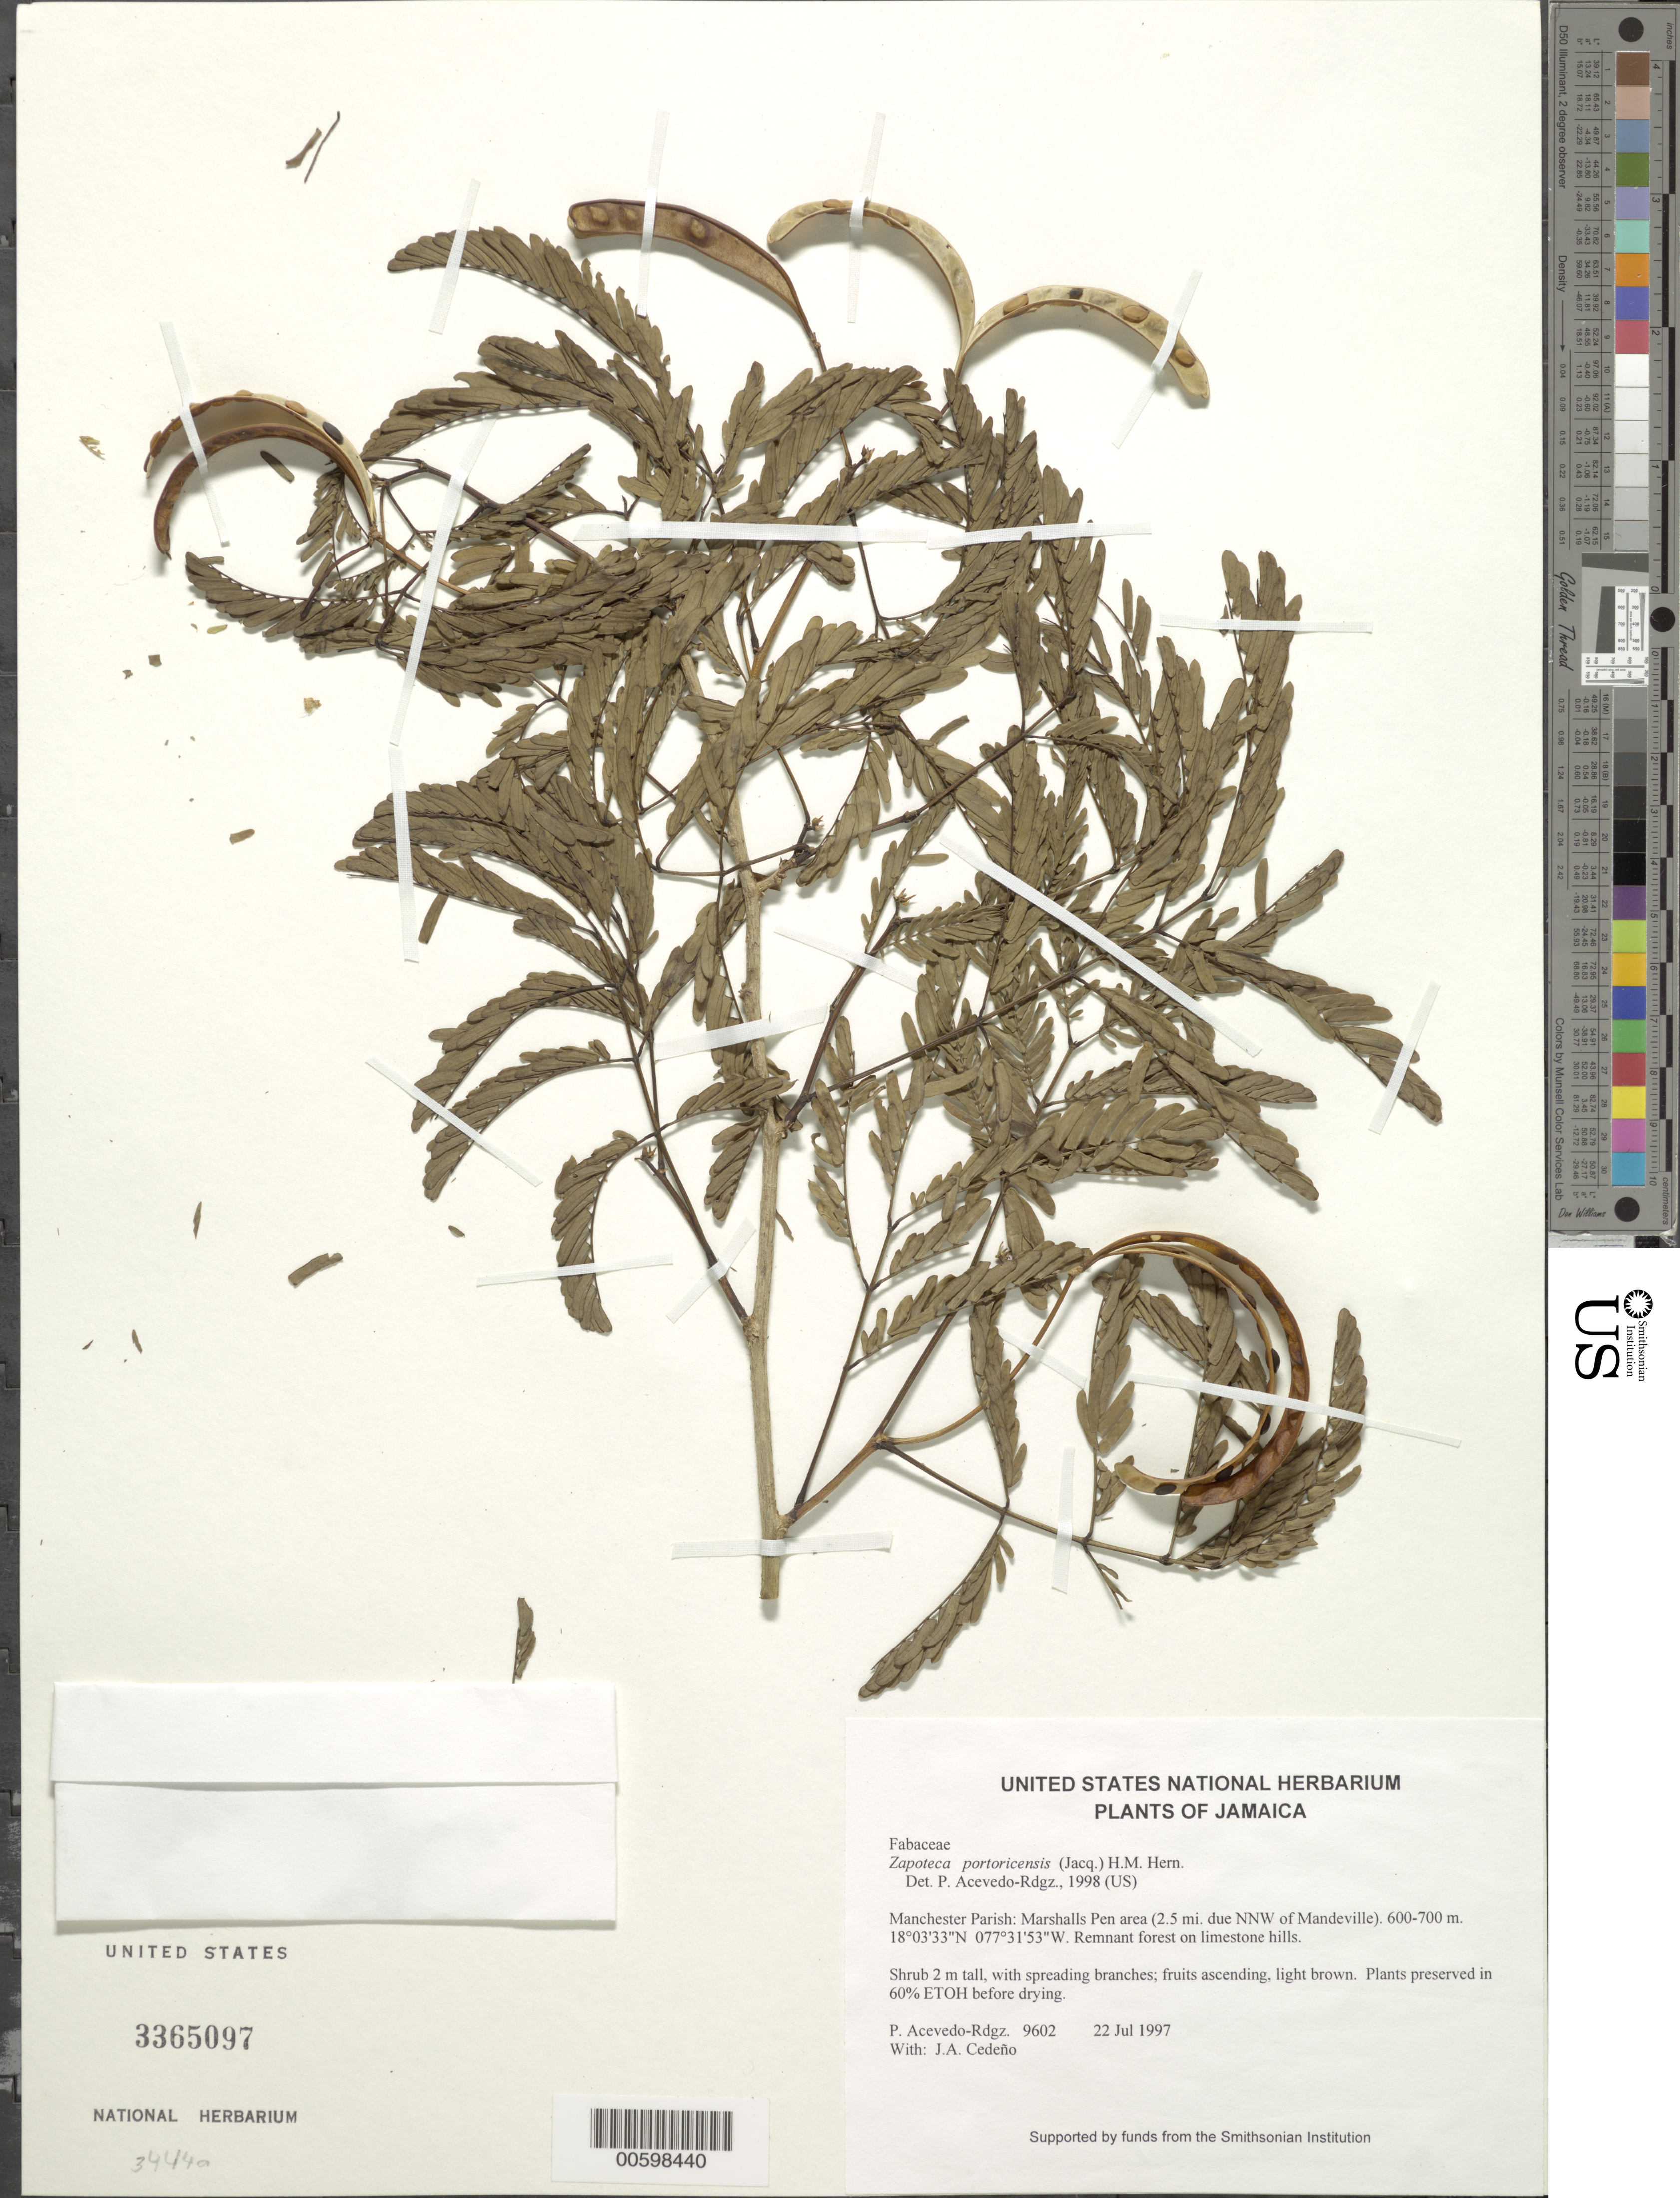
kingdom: Plantae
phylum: Tracheophyta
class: Magnoliopsida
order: Fabales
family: Fabaceae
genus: Zapoteca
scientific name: Zapoteca portoricensis subsp. portoricensis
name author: (Jacq.) H.M. Hern.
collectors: P. Acevedo-Rodr. & J. A. Cedeño M.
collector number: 9602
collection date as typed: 22 Jul 1997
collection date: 1997-07-22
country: Jamaica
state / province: Manchester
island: Jamaica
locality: Manchester Parish: Marshalls Pen area (2.5 mi. due NNW of Mandeville).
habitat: Remnant forest on limestone hills.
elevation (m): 600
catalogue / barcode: US 3365097